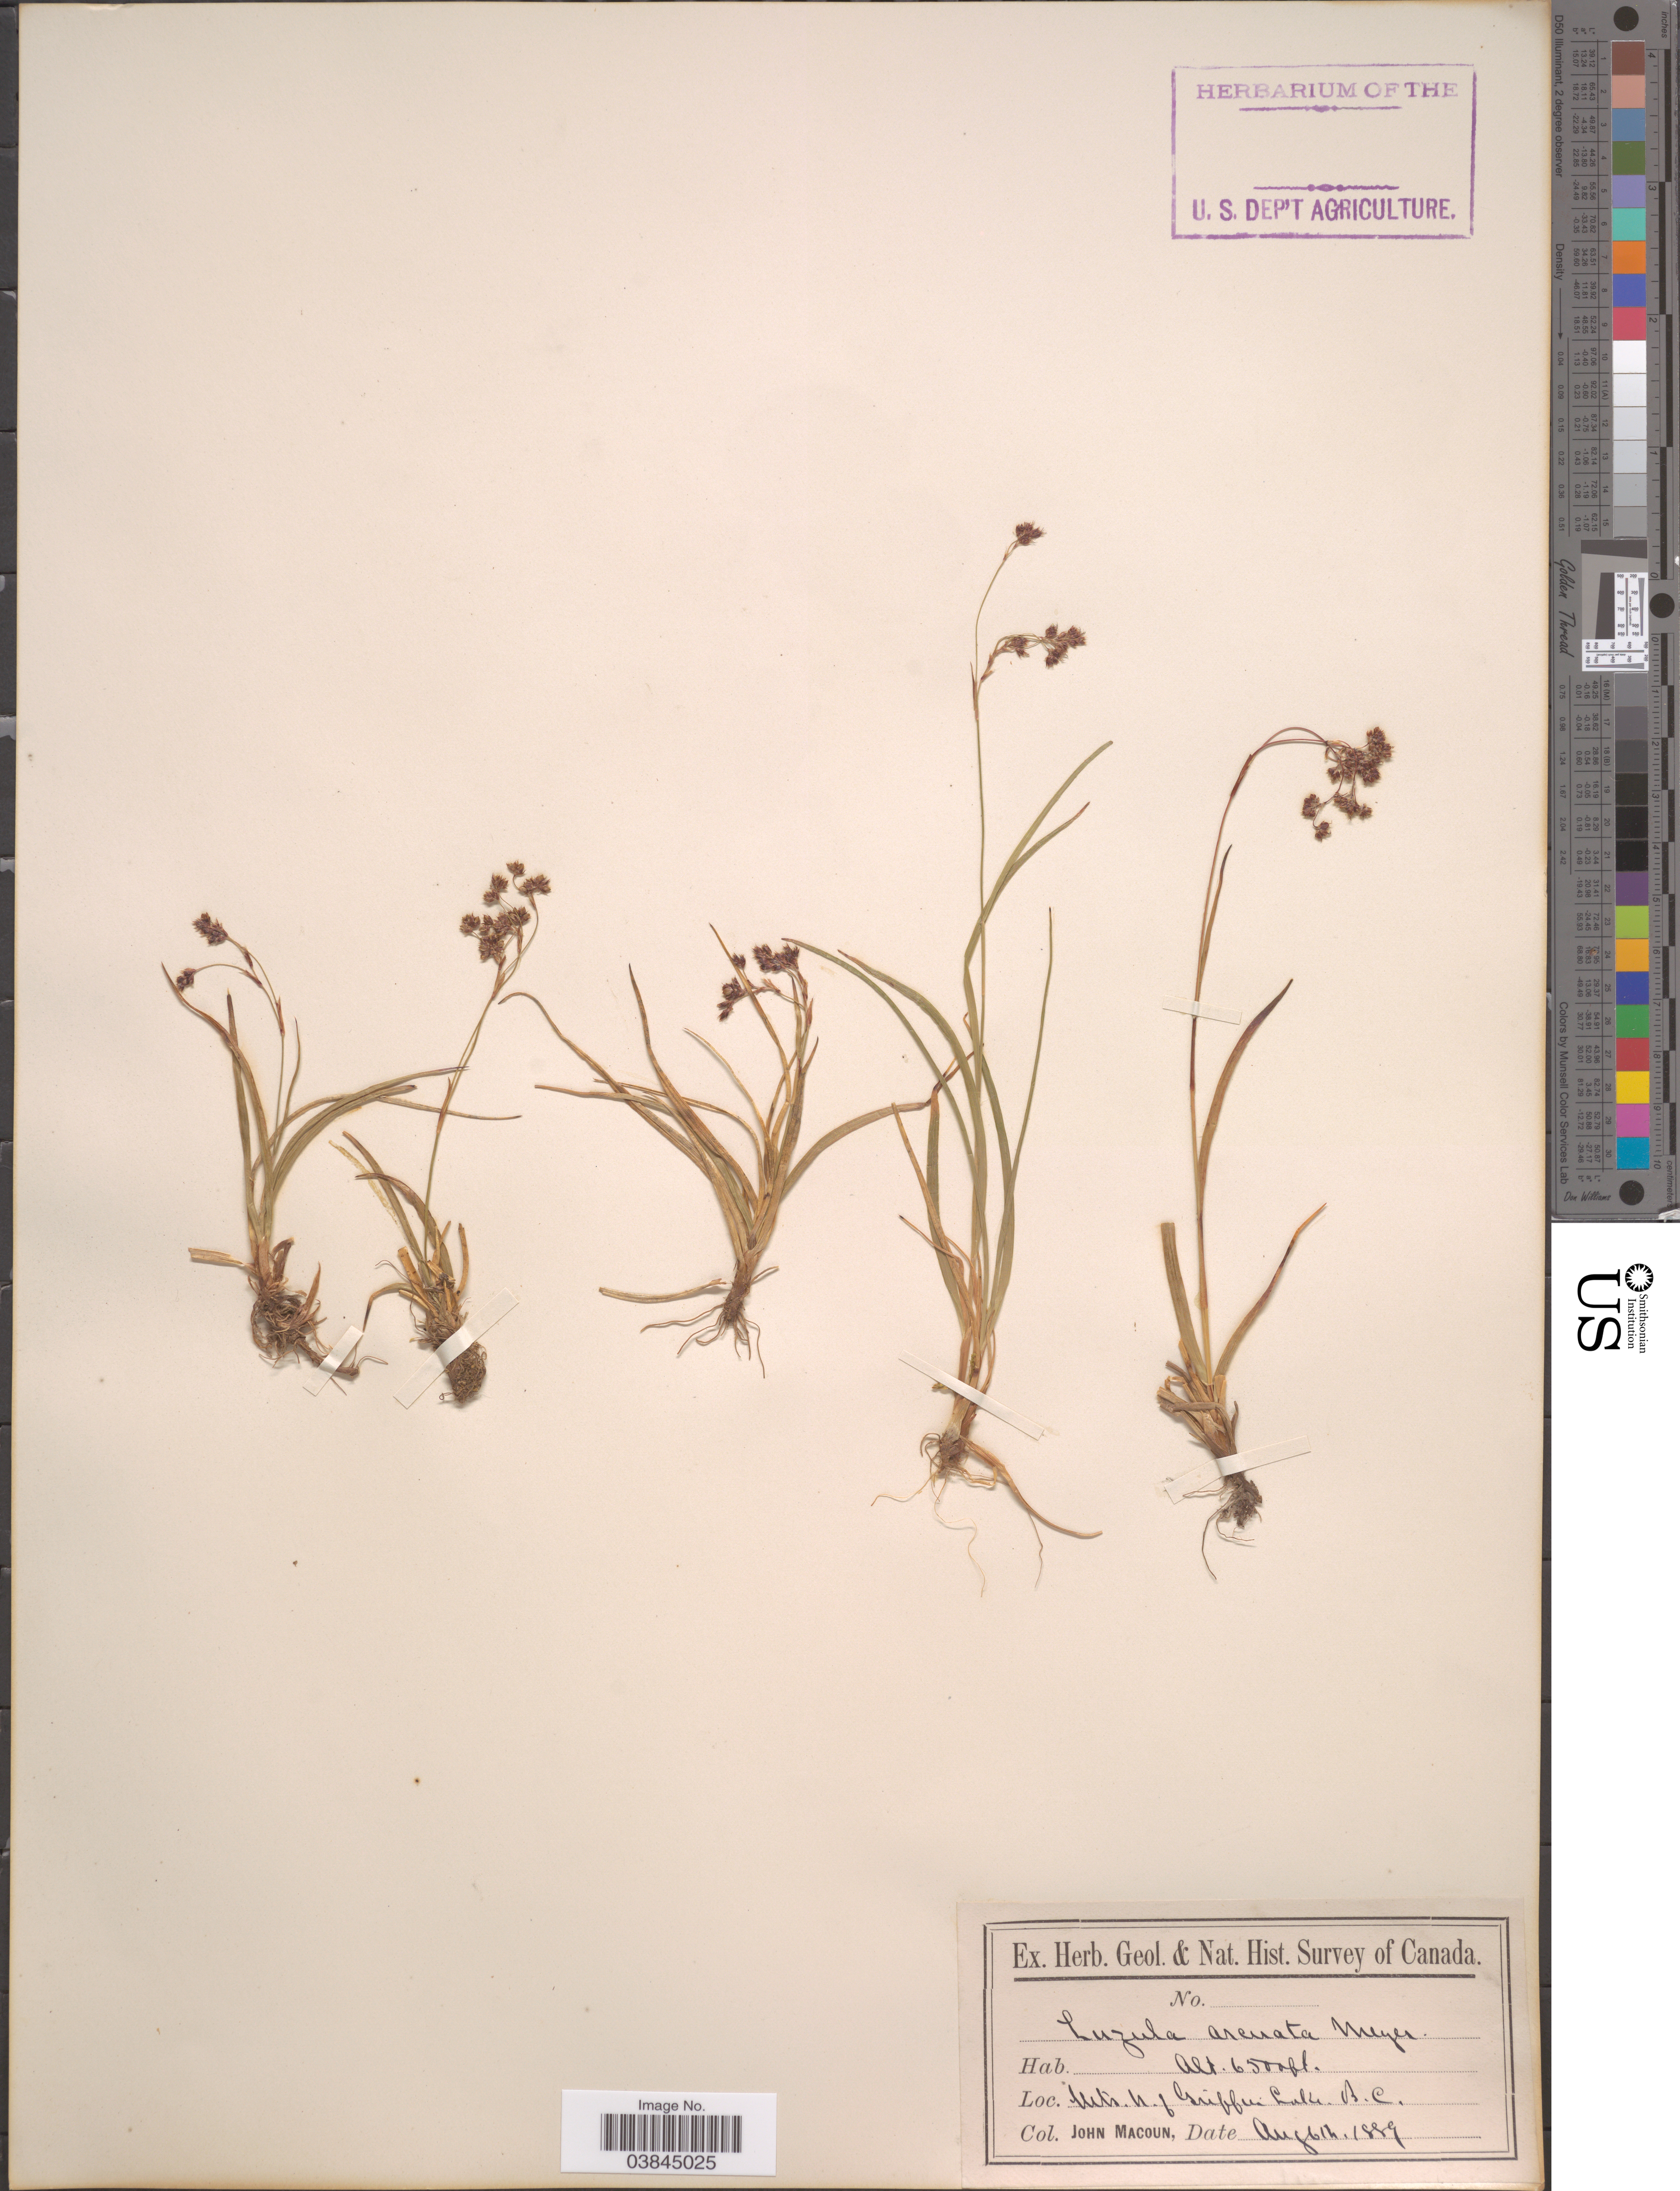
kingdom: Plantae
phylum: Tracheophyta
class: Liliopsida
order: Poales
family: Juncaceae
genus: Luzula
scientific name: Luzula arcuata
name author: (Wahlenb.) Sw.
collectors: J. Macoun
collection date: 1889-08-06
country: Canada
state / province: British Columbia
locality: Mts. N. of Griffin Lake.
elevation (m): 1981